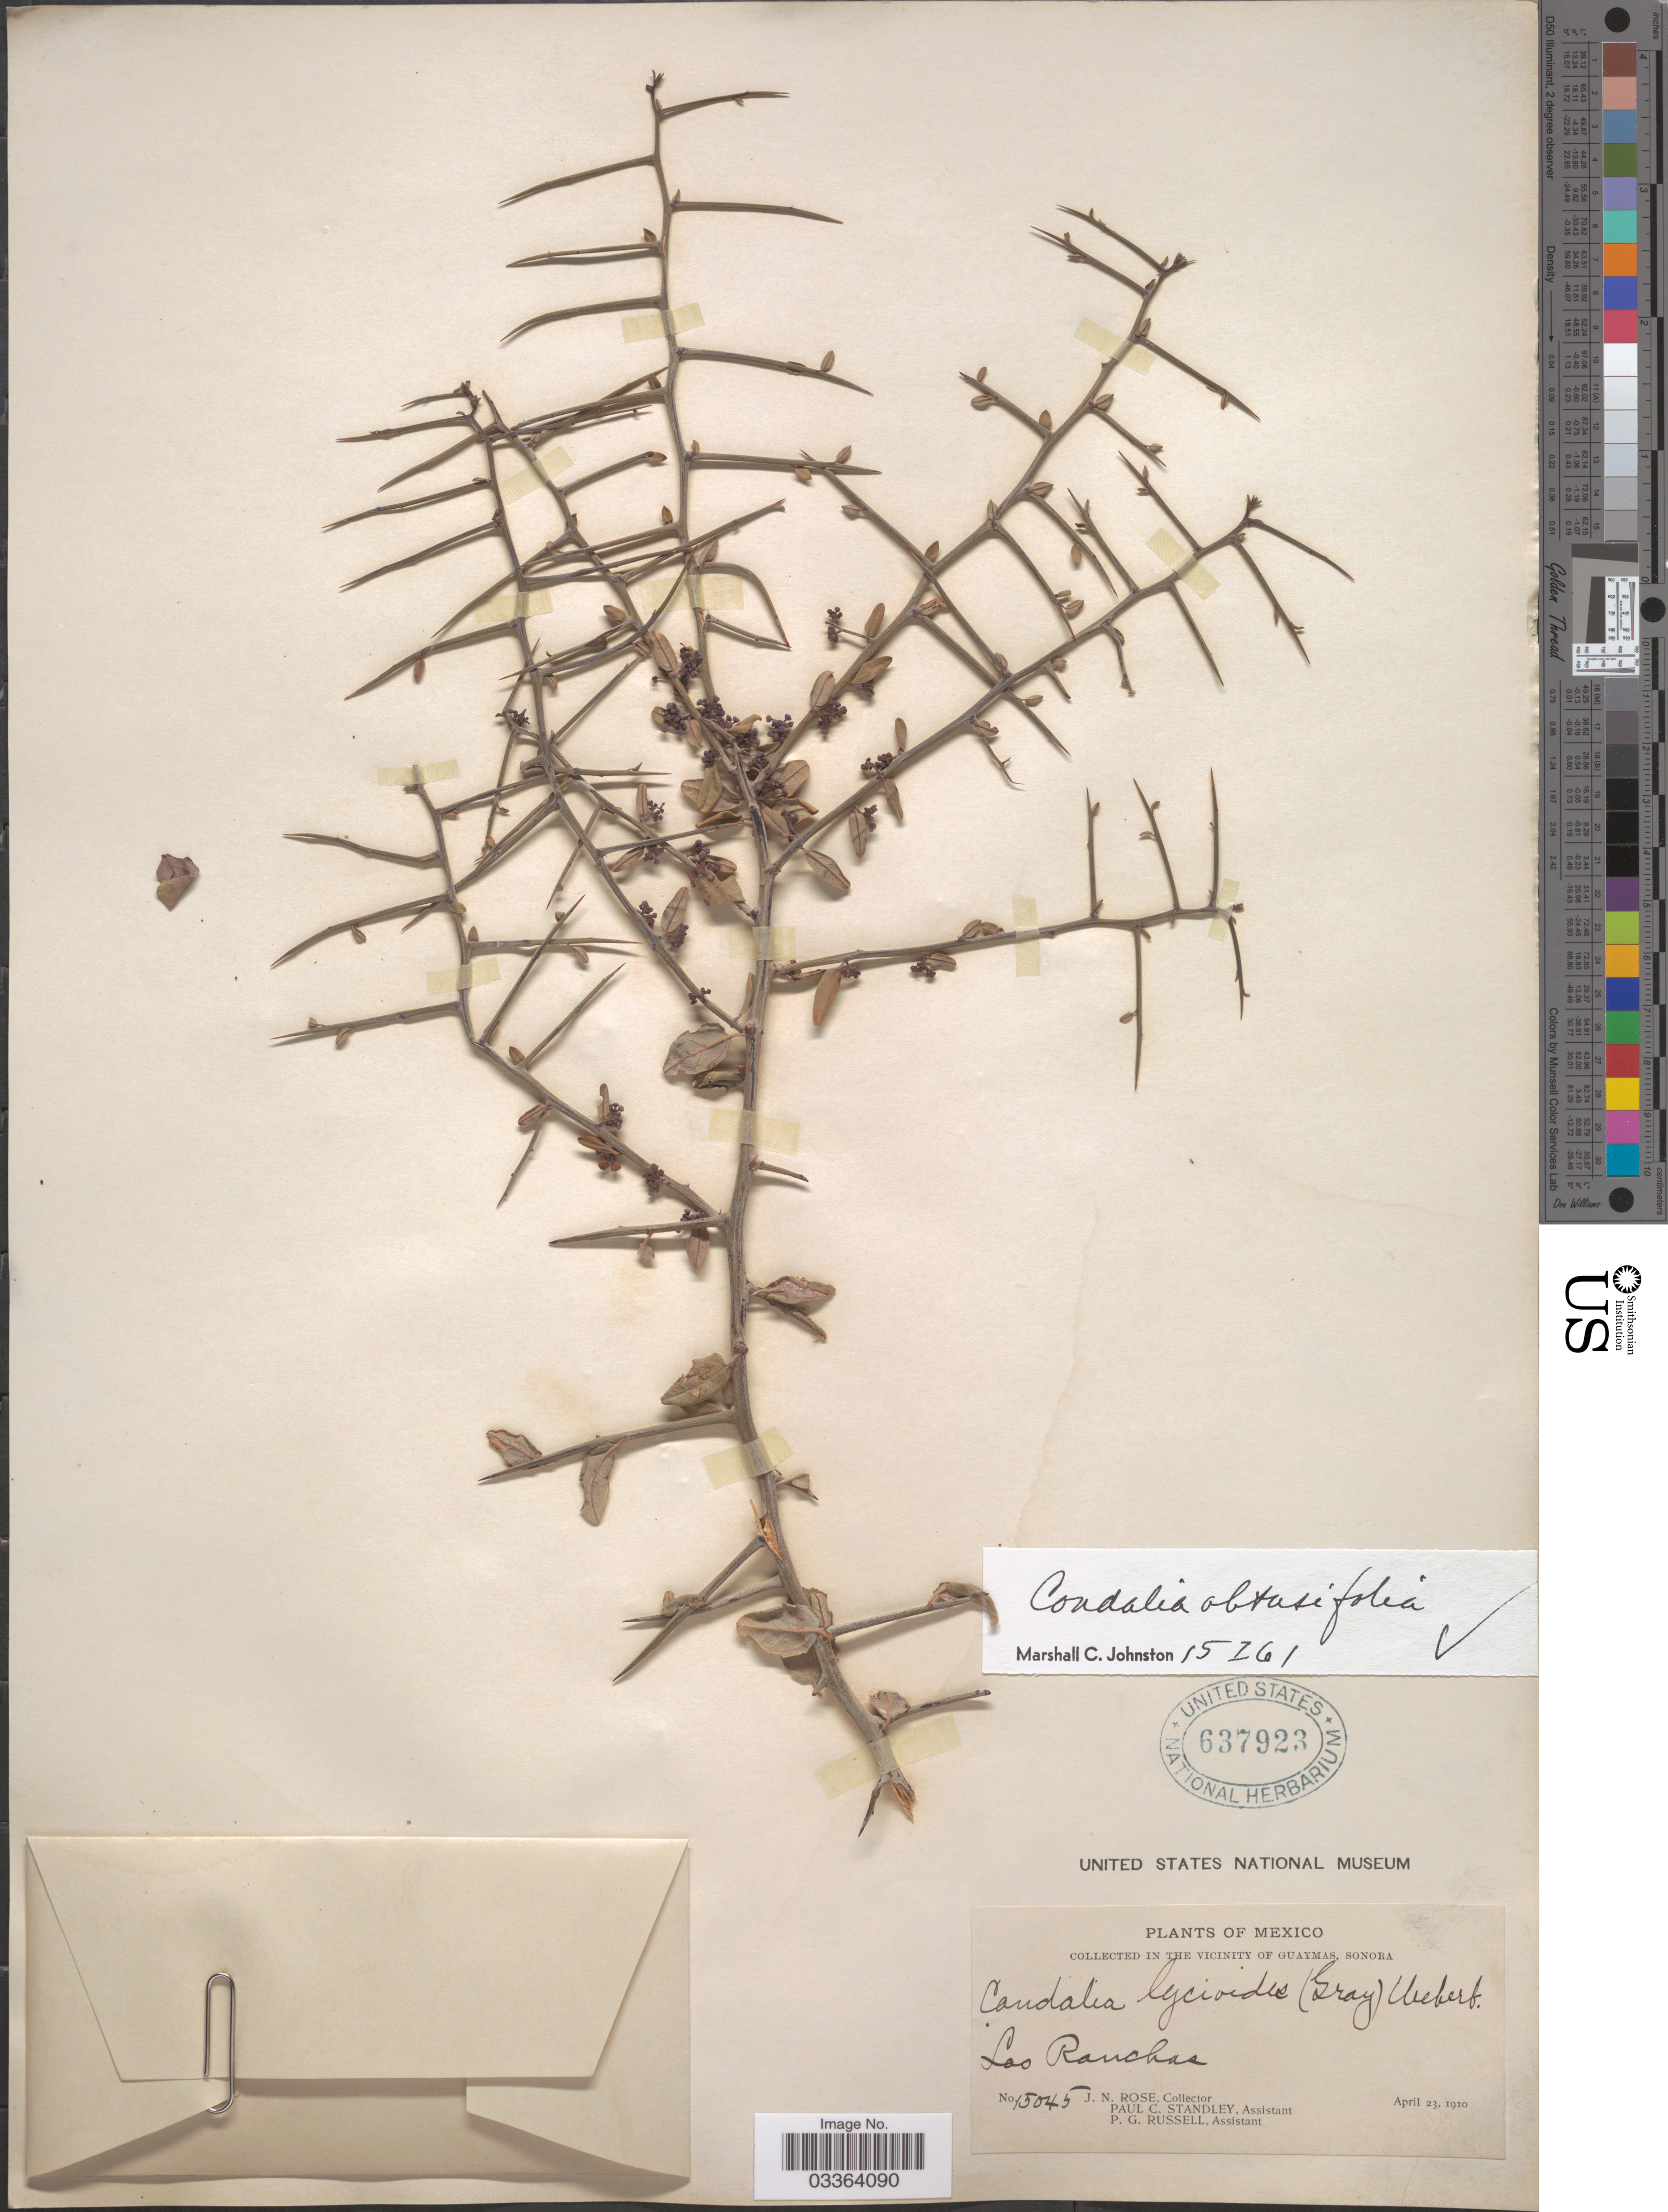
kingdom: Plantae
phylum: Tracheophyta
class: Magnoliopsida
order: Rosales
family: Rhamnaceae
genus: Sarcomphalus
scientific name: Sarcomphalus obtusifolius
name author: (Hook. ex Torr. & A. Gray) Hauenschild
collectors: J. N. Rose, P. C. Standley & P. G. Russell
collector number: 15045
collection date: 1910-04-23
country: Mexico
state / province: Sonora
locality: In the vicinity of Guaymas. Las Ranchas.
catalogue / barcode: US 637923